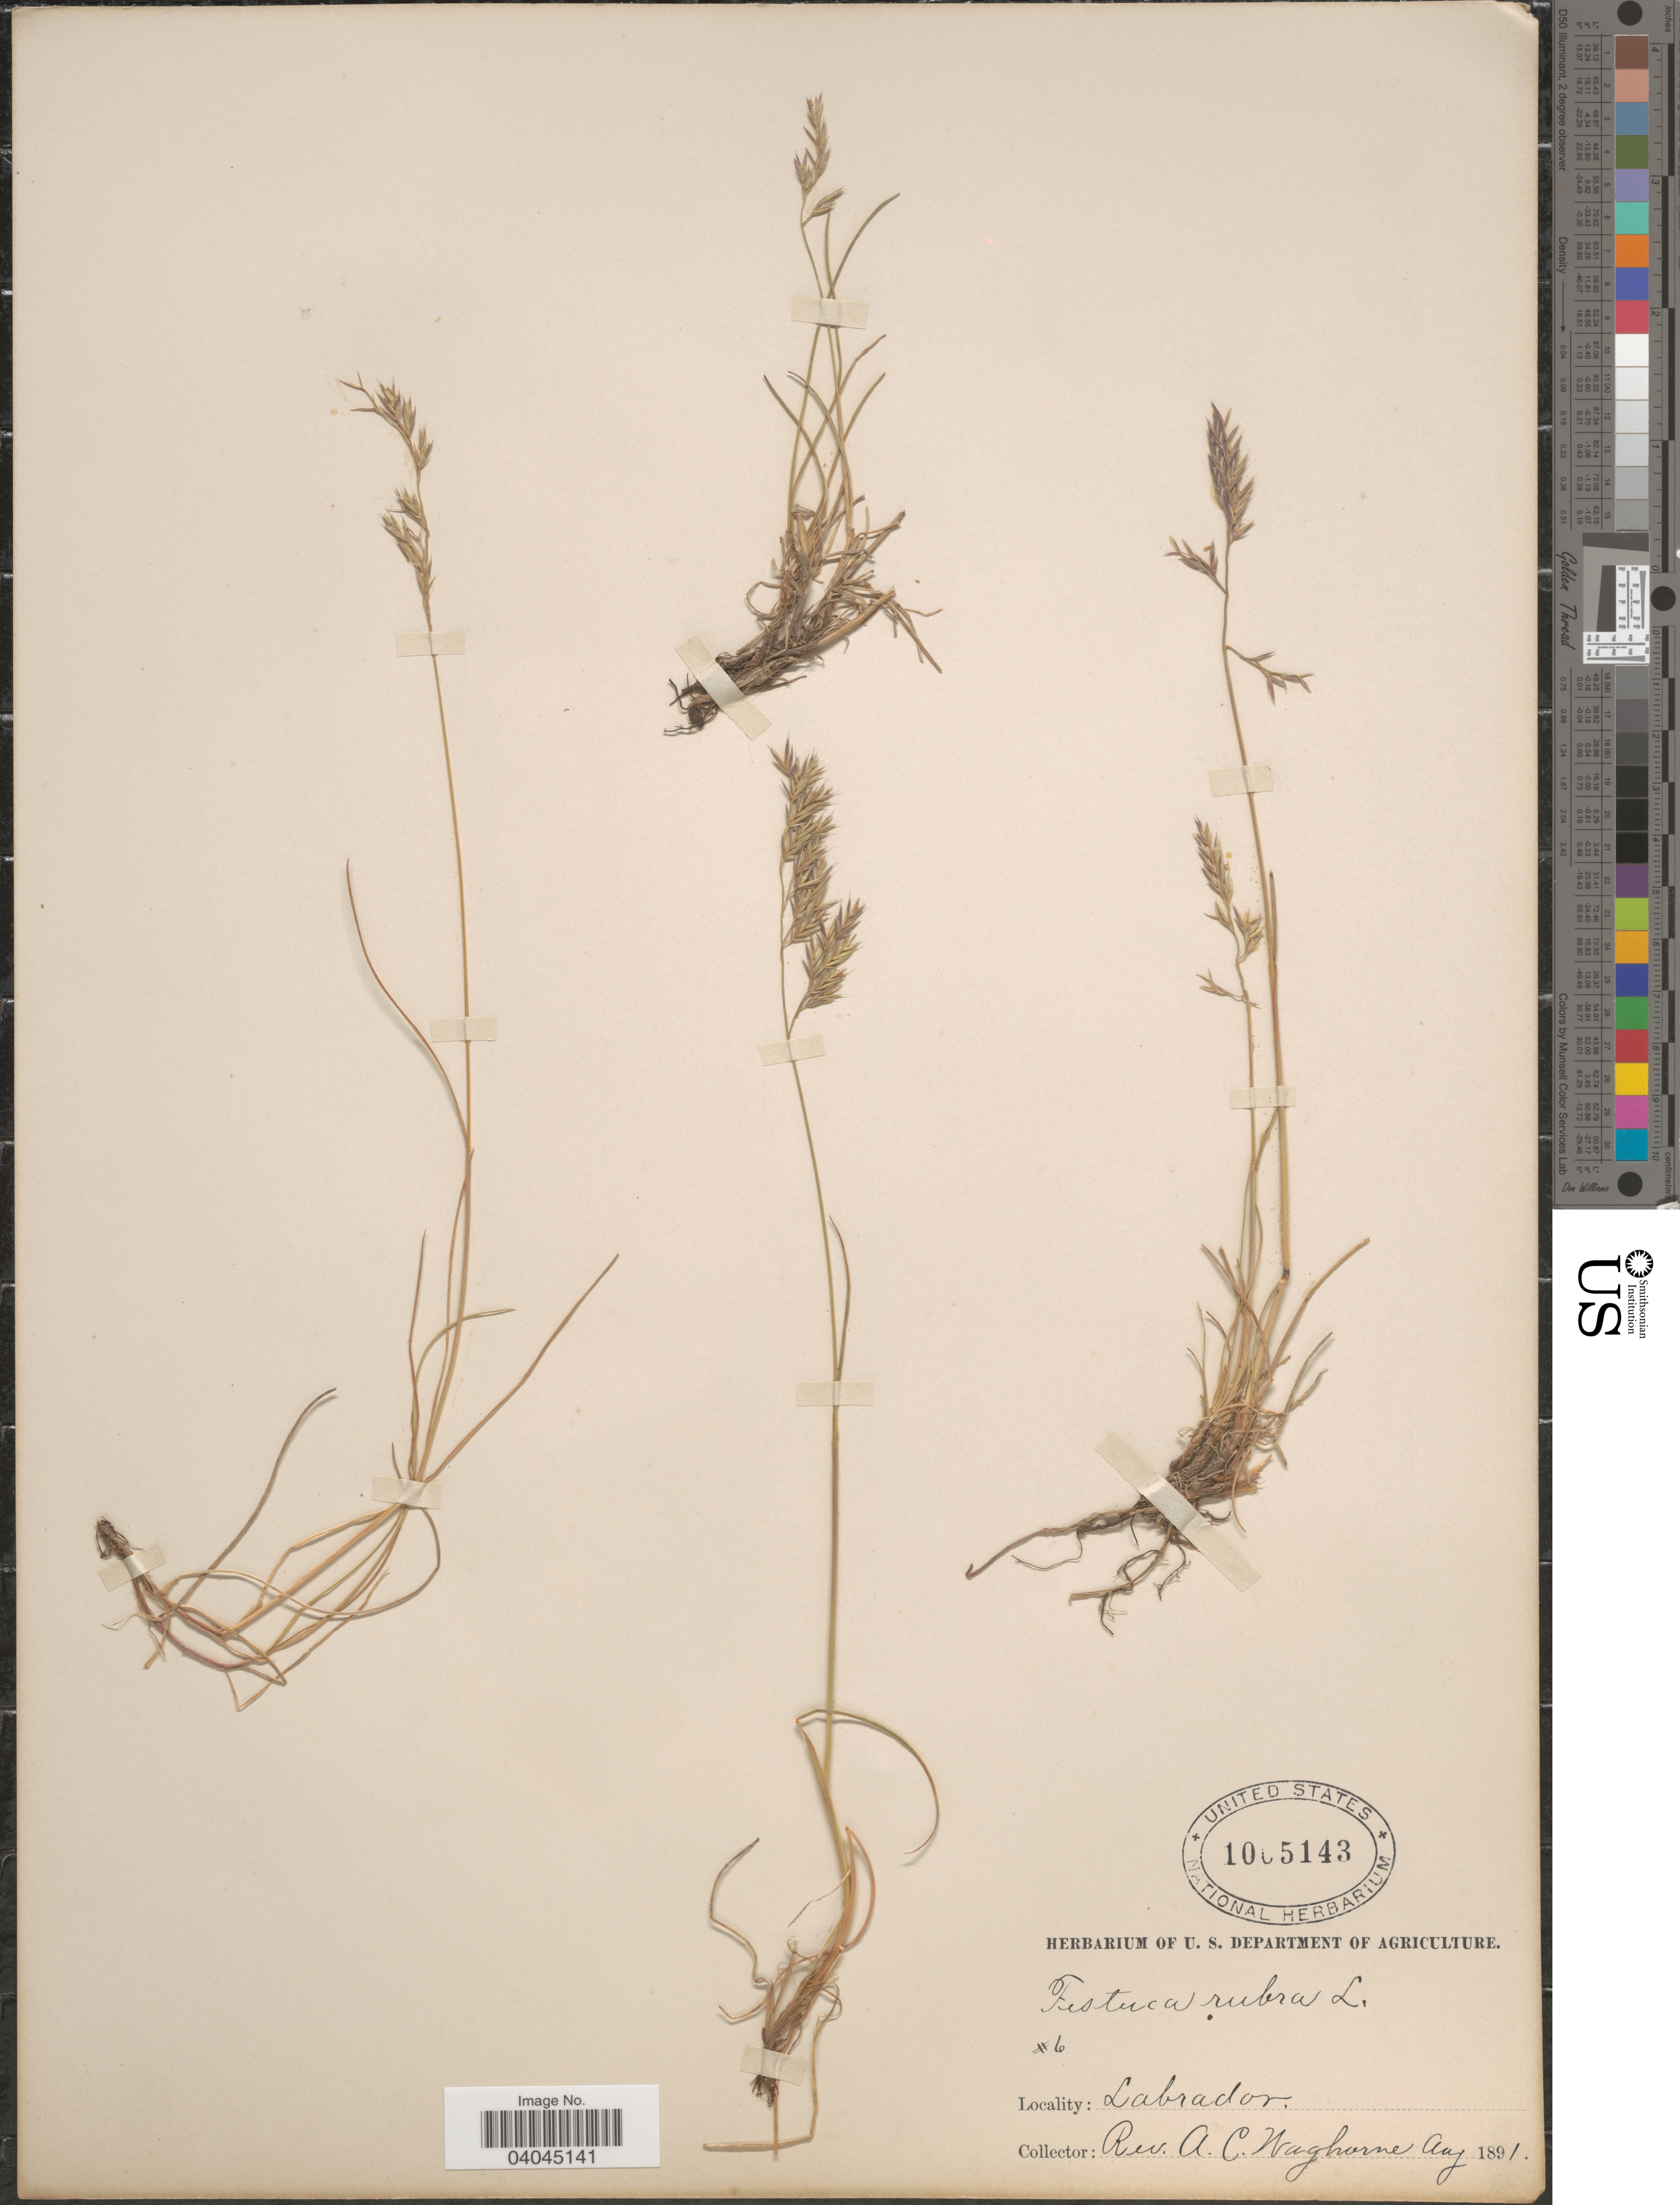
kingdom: Plantae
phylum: Tracheophyta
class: Liliopsida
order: Poales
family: Poaceae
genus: Festuca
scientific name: Festuca rubra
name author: L.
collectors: A. Waghorne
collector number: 6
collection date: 1891-08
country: Canada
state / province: Newfoundland and Labrador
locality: Labrador.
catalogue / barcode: US 1005143